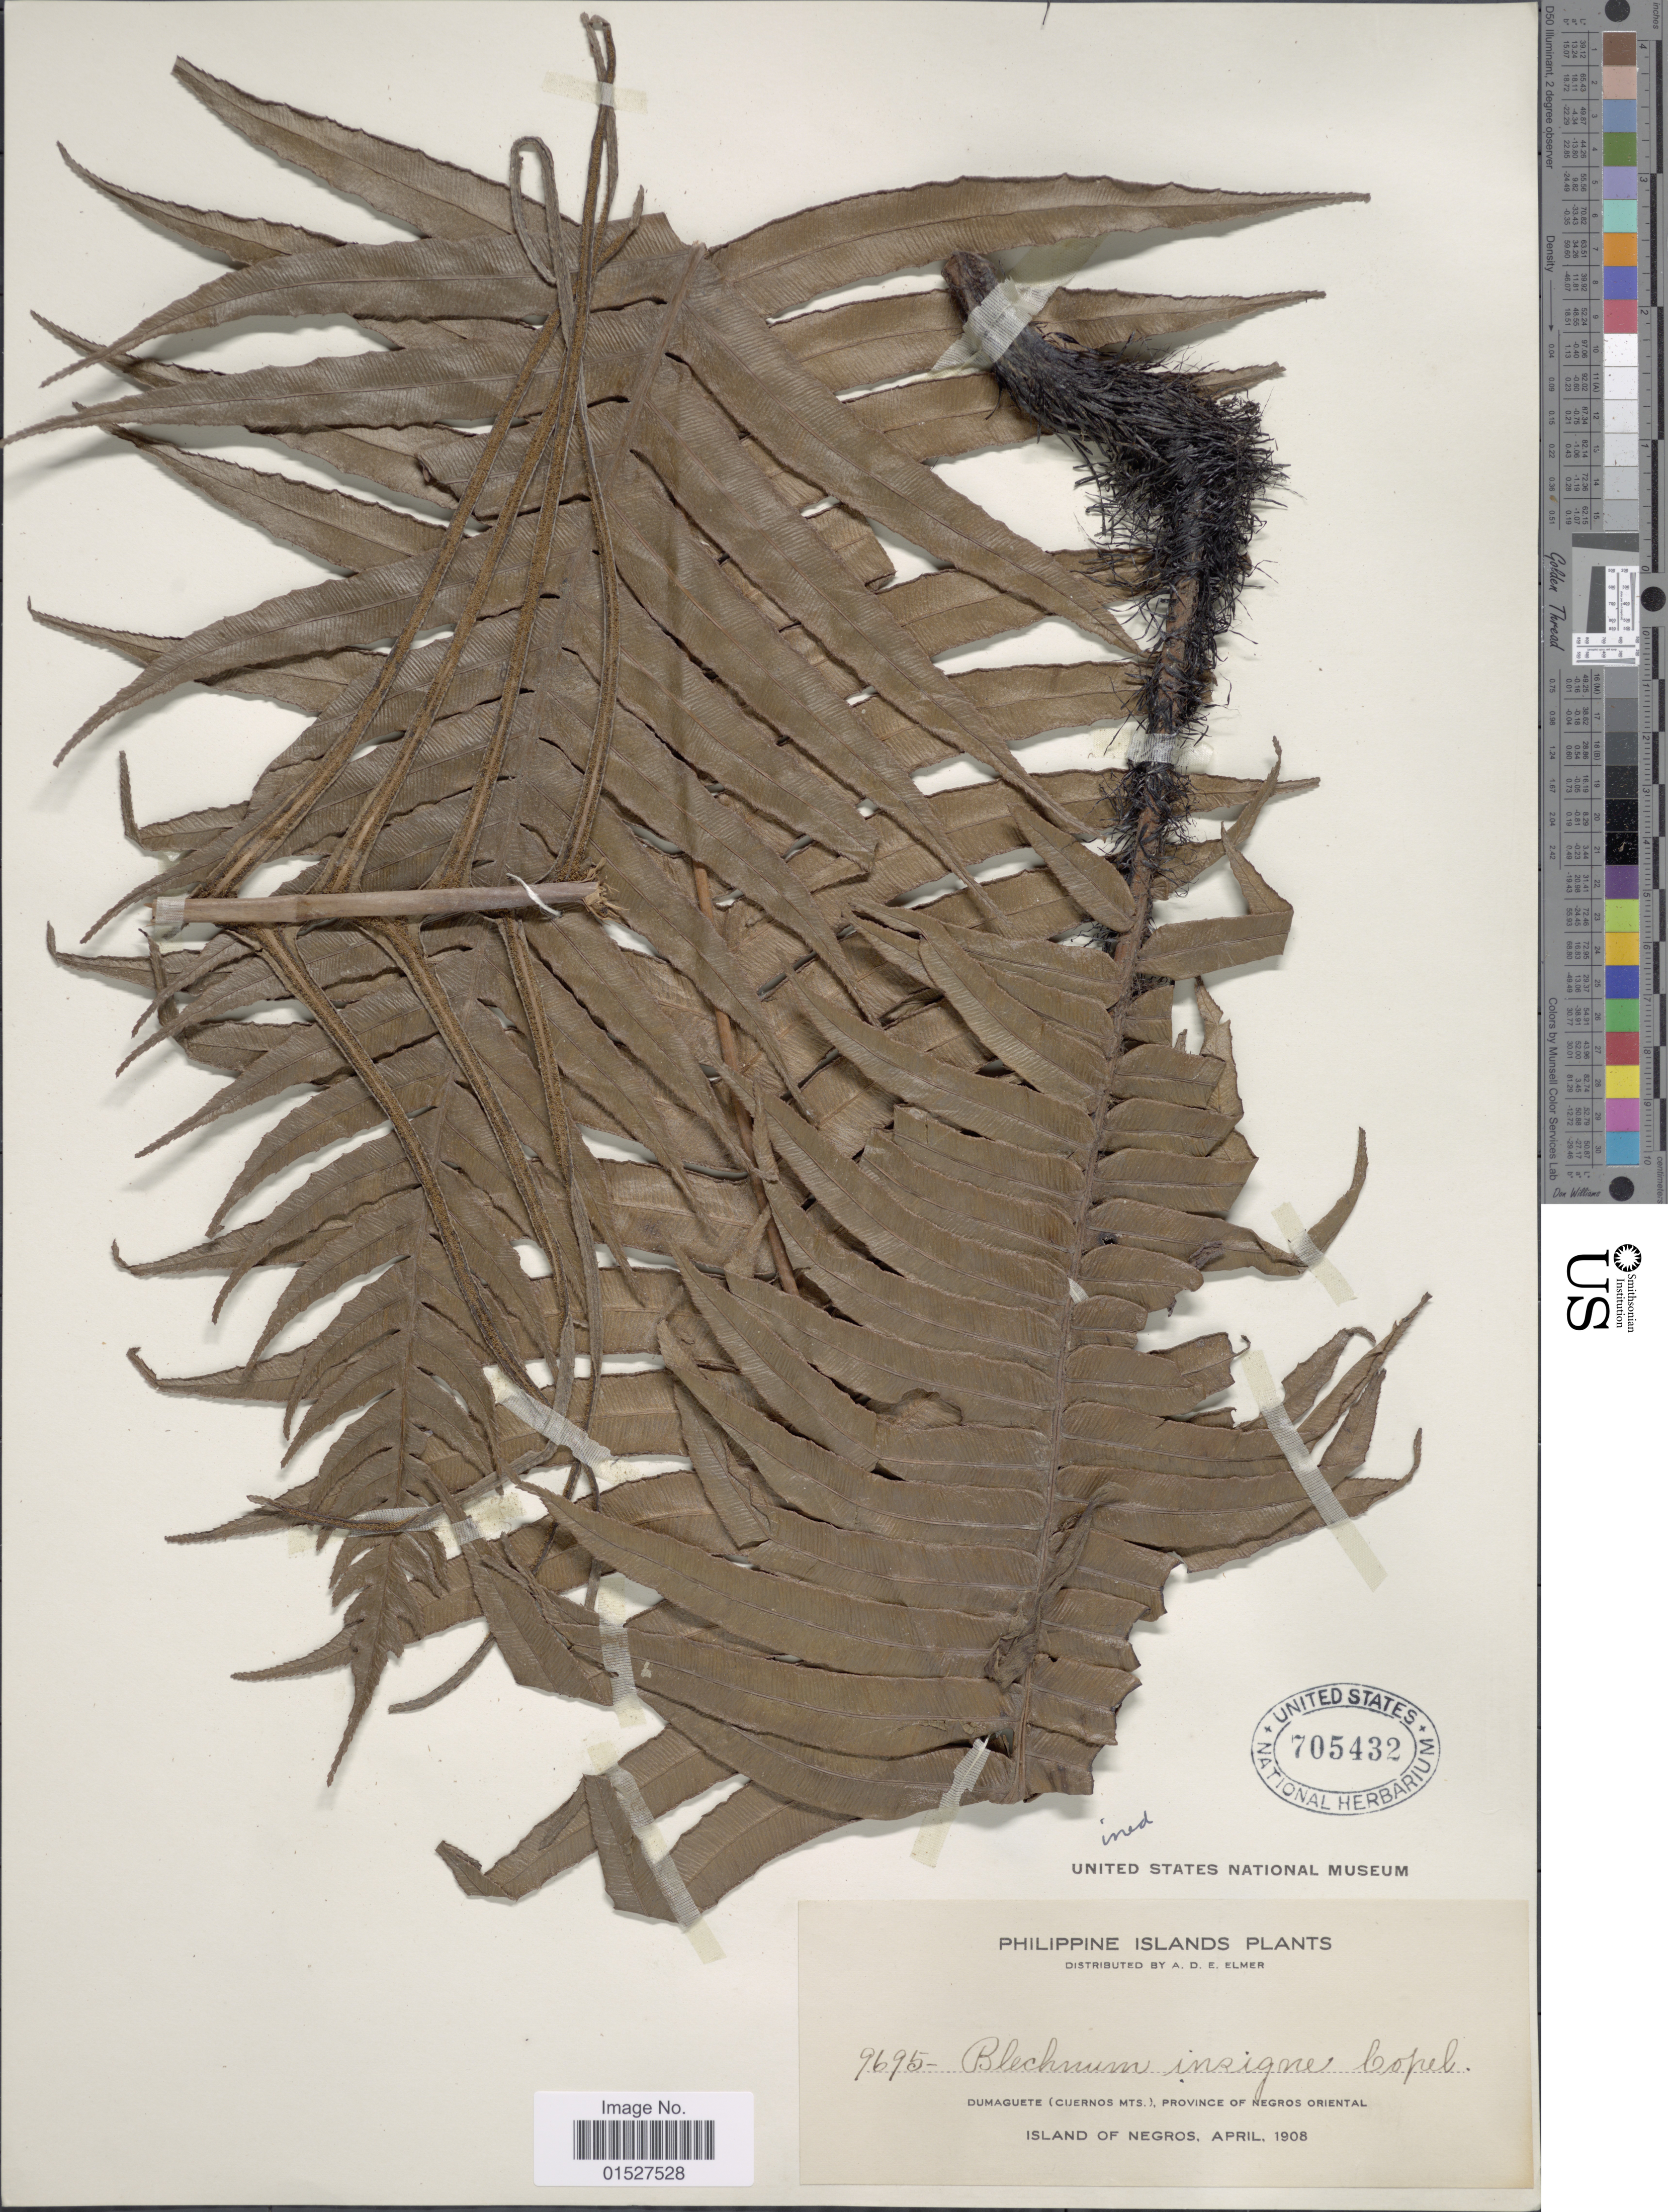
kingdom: Plantae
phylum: Tracheophyta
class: Polypodiopsida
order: Polypodiales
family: Blechnaceae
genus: Blechnum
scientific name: Blechnum insigne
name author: (Hook.) J. Sm.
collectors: A. D. E. Elmer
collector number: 9695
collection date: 1908-04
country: Philippines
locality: Philippine Islands. Dumaguete (Cuernos Mts.), Province of Negros Oriental. Island of Negros.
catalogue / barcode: US 705432